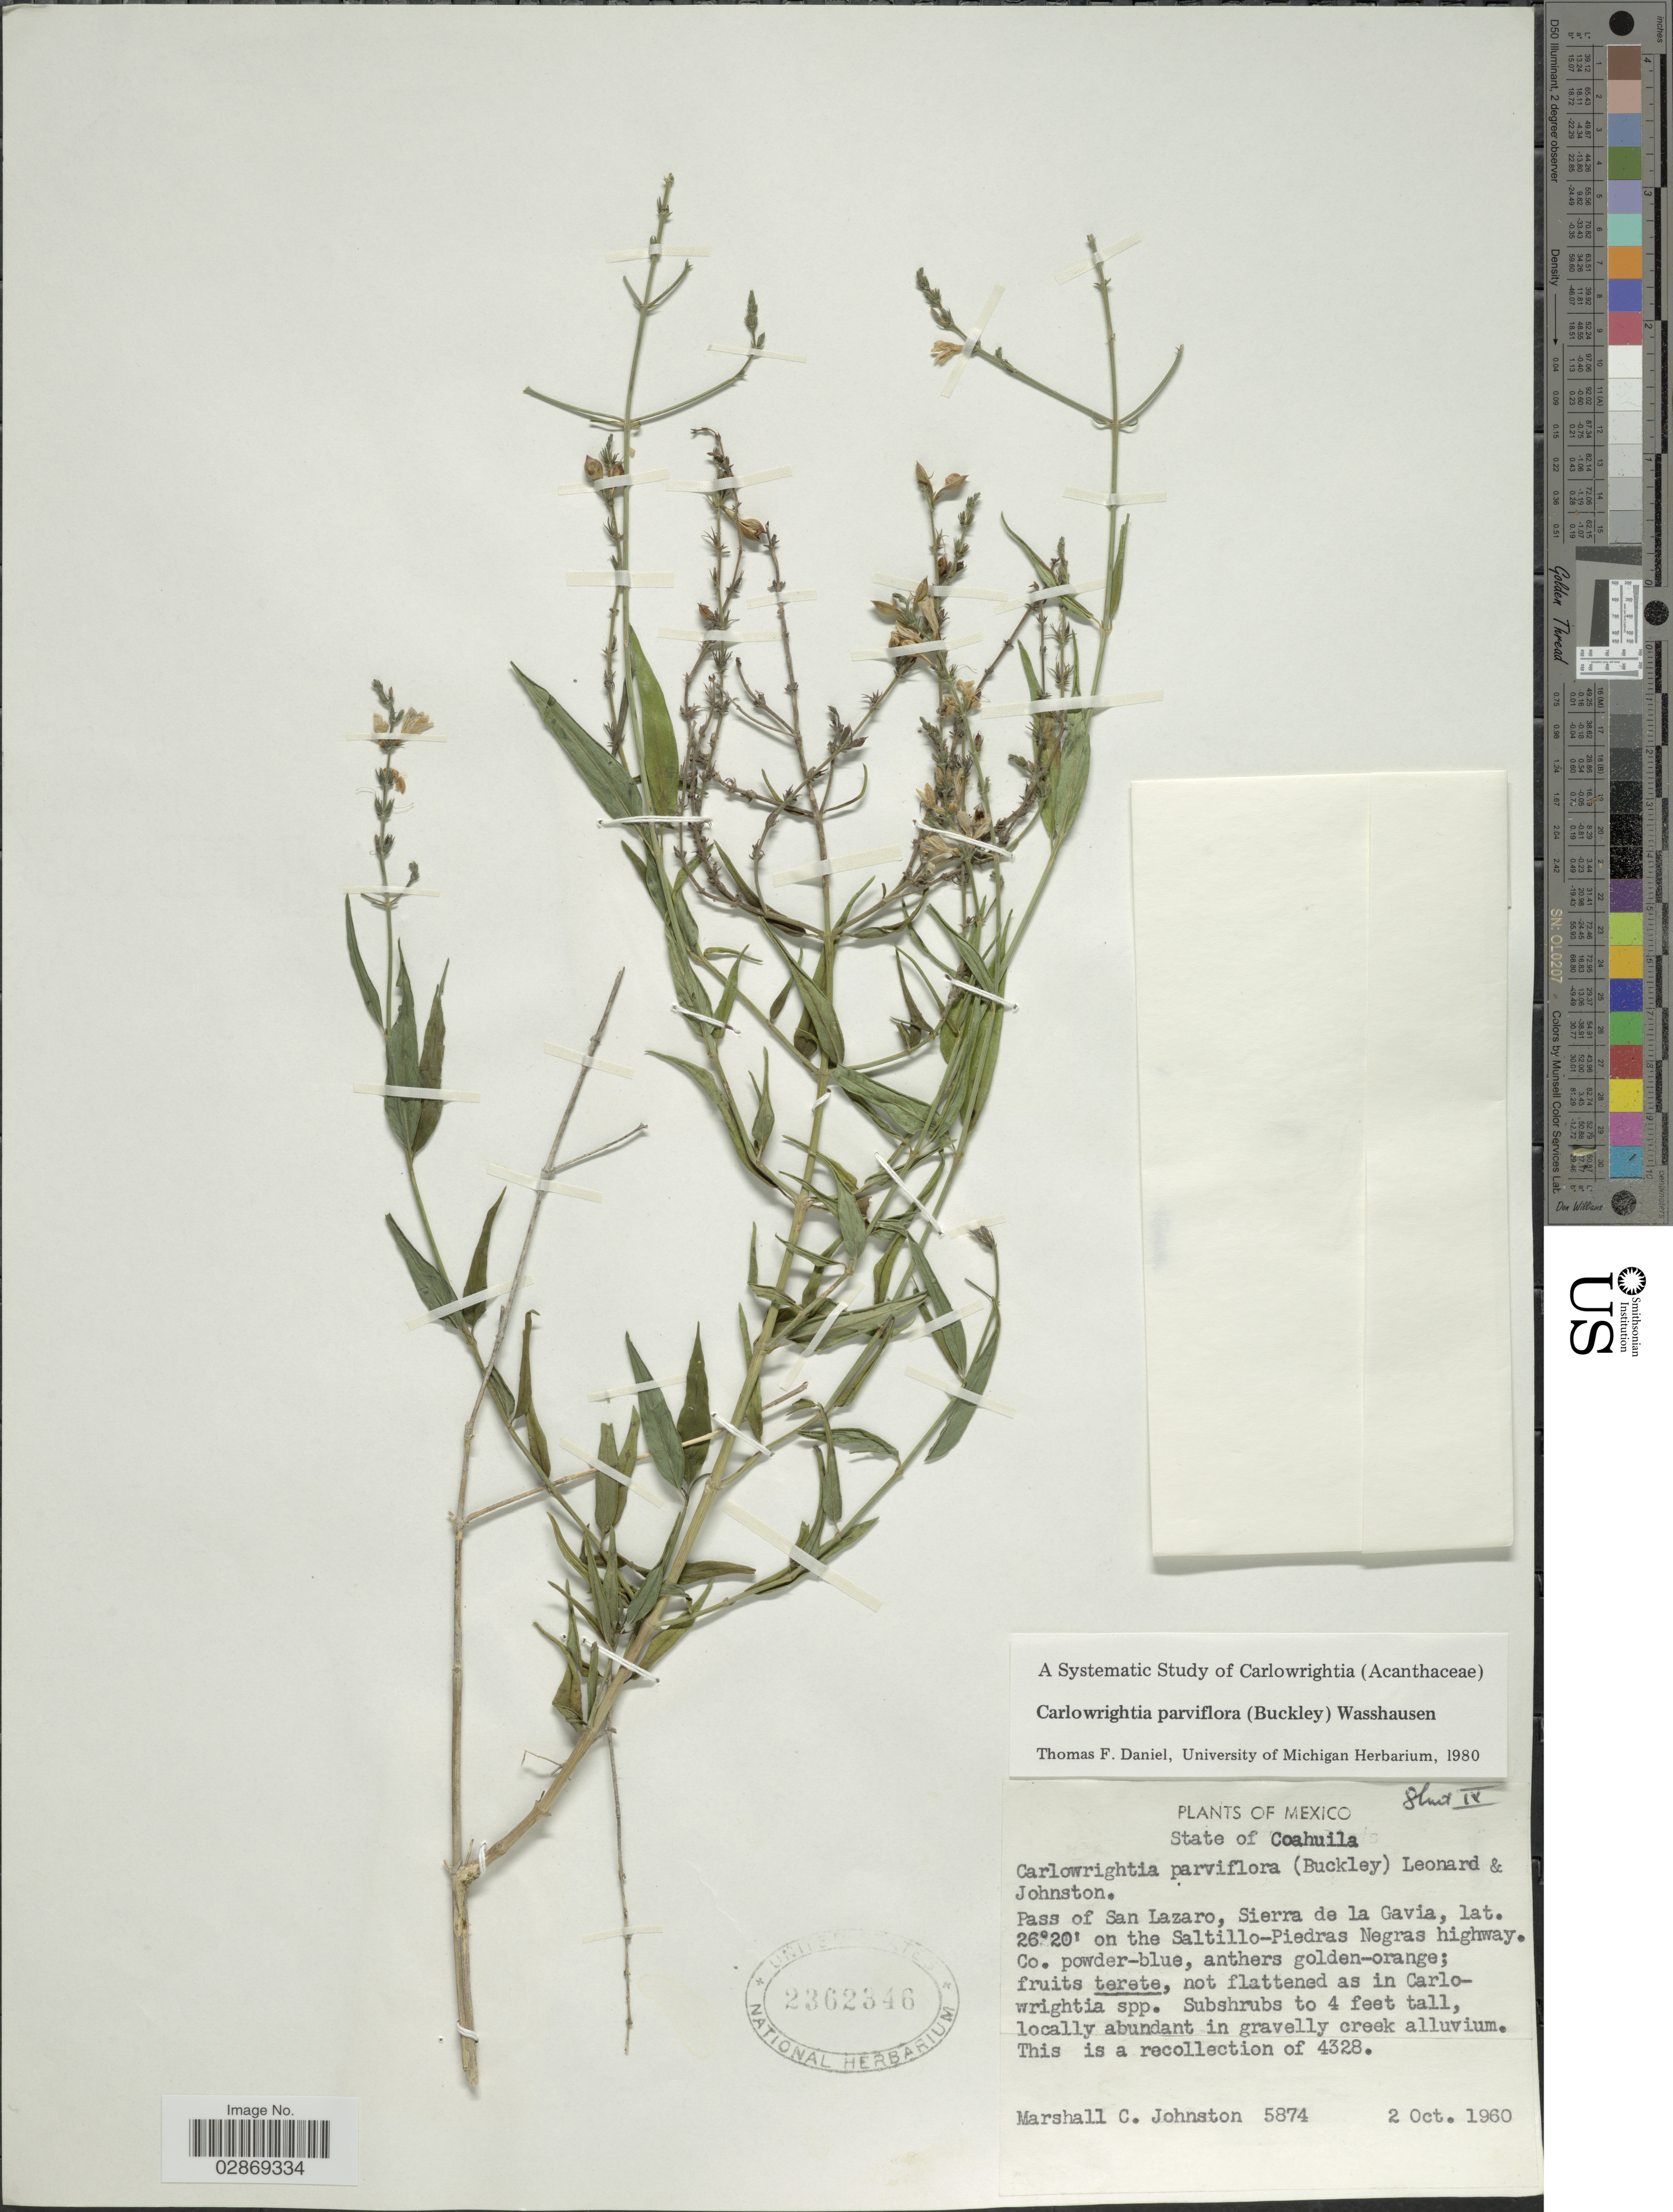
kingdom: Plantae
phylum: Tracheophyta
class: Magnoliopsida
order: Lamiales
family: Acanthaceae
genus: Carlowrightia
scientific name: Carlowrightia parviflora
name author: (Buckley) Wassh.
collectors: M. Johnston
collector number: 5874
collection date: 1960-10-02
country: Mexico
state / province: Coahuila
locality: Pass of San Lazaro, Sierra de la Gavia, on the Saltillo-Piedras Negras highway.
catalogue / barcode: US 2362346